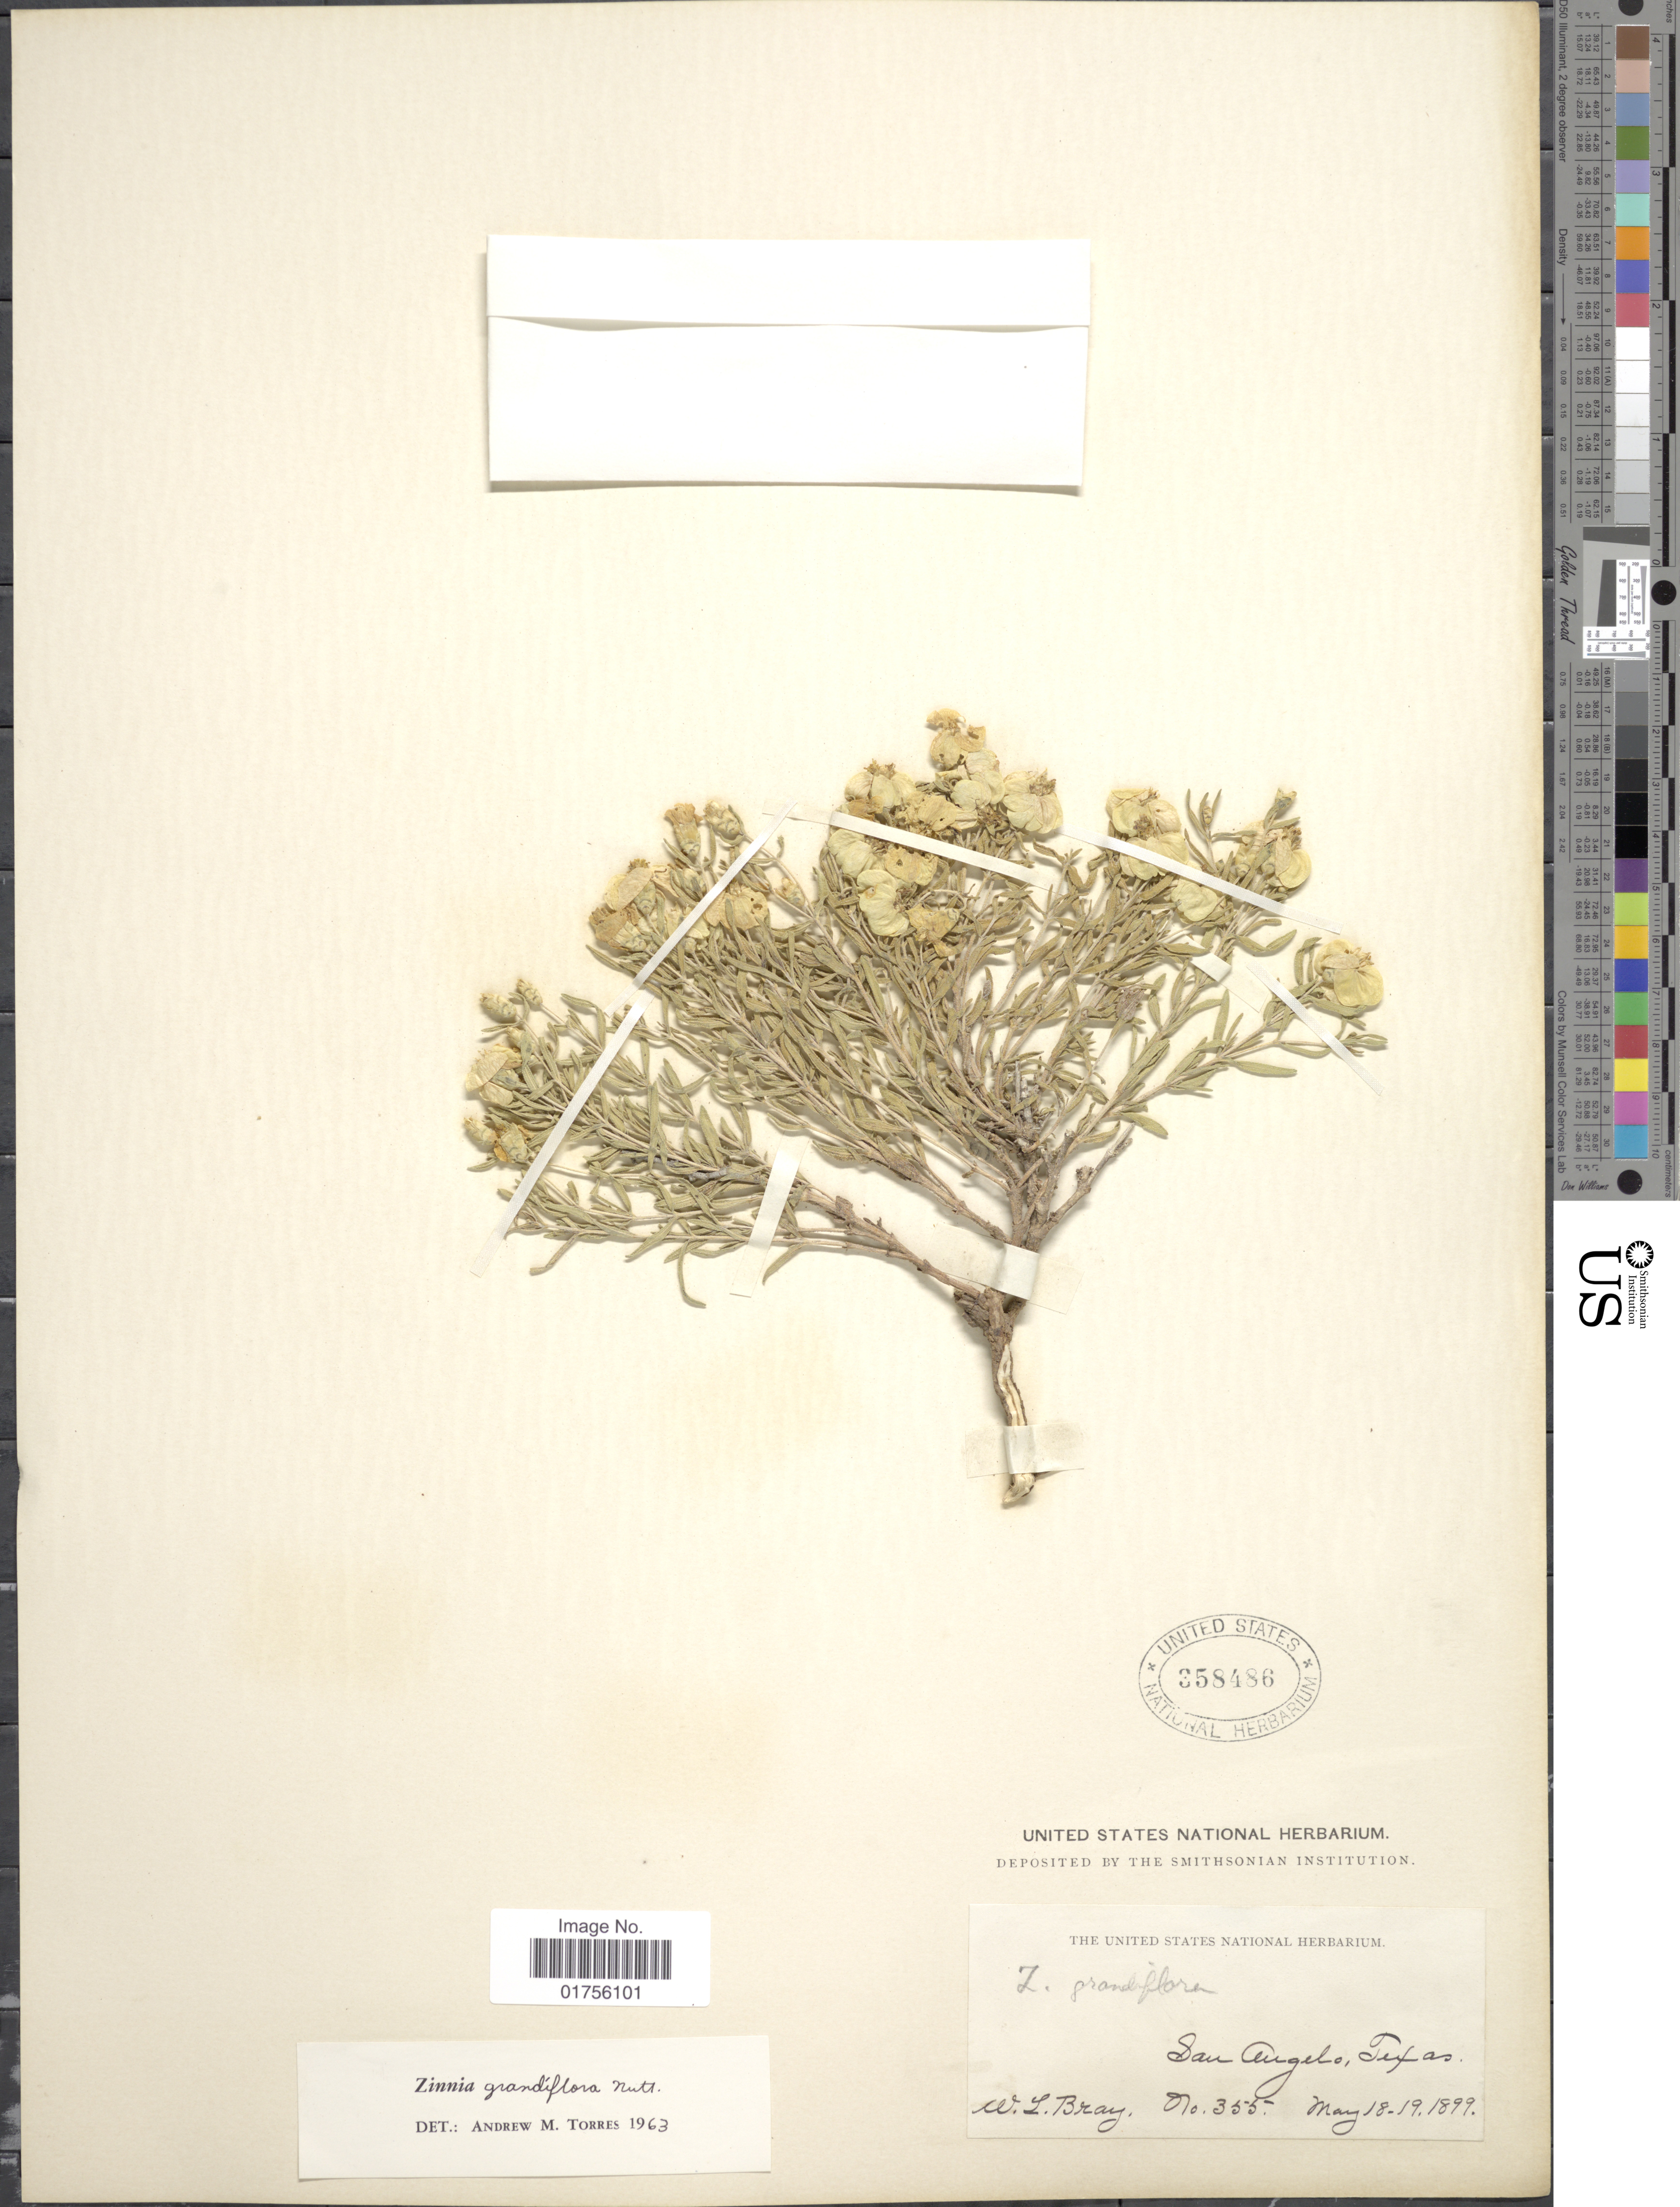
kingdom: Plantae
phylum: Tracheophyta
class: Magnoliopsida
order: Asterales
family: Asteraceae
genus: Zinnia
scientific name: Zinnia grandiflora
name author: Nutt.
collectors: W. L. Bray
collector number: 355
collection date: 1899-05-18/1899-05-19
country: United States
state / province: Texas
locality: San Angelo, Texas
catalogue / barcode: US 358486